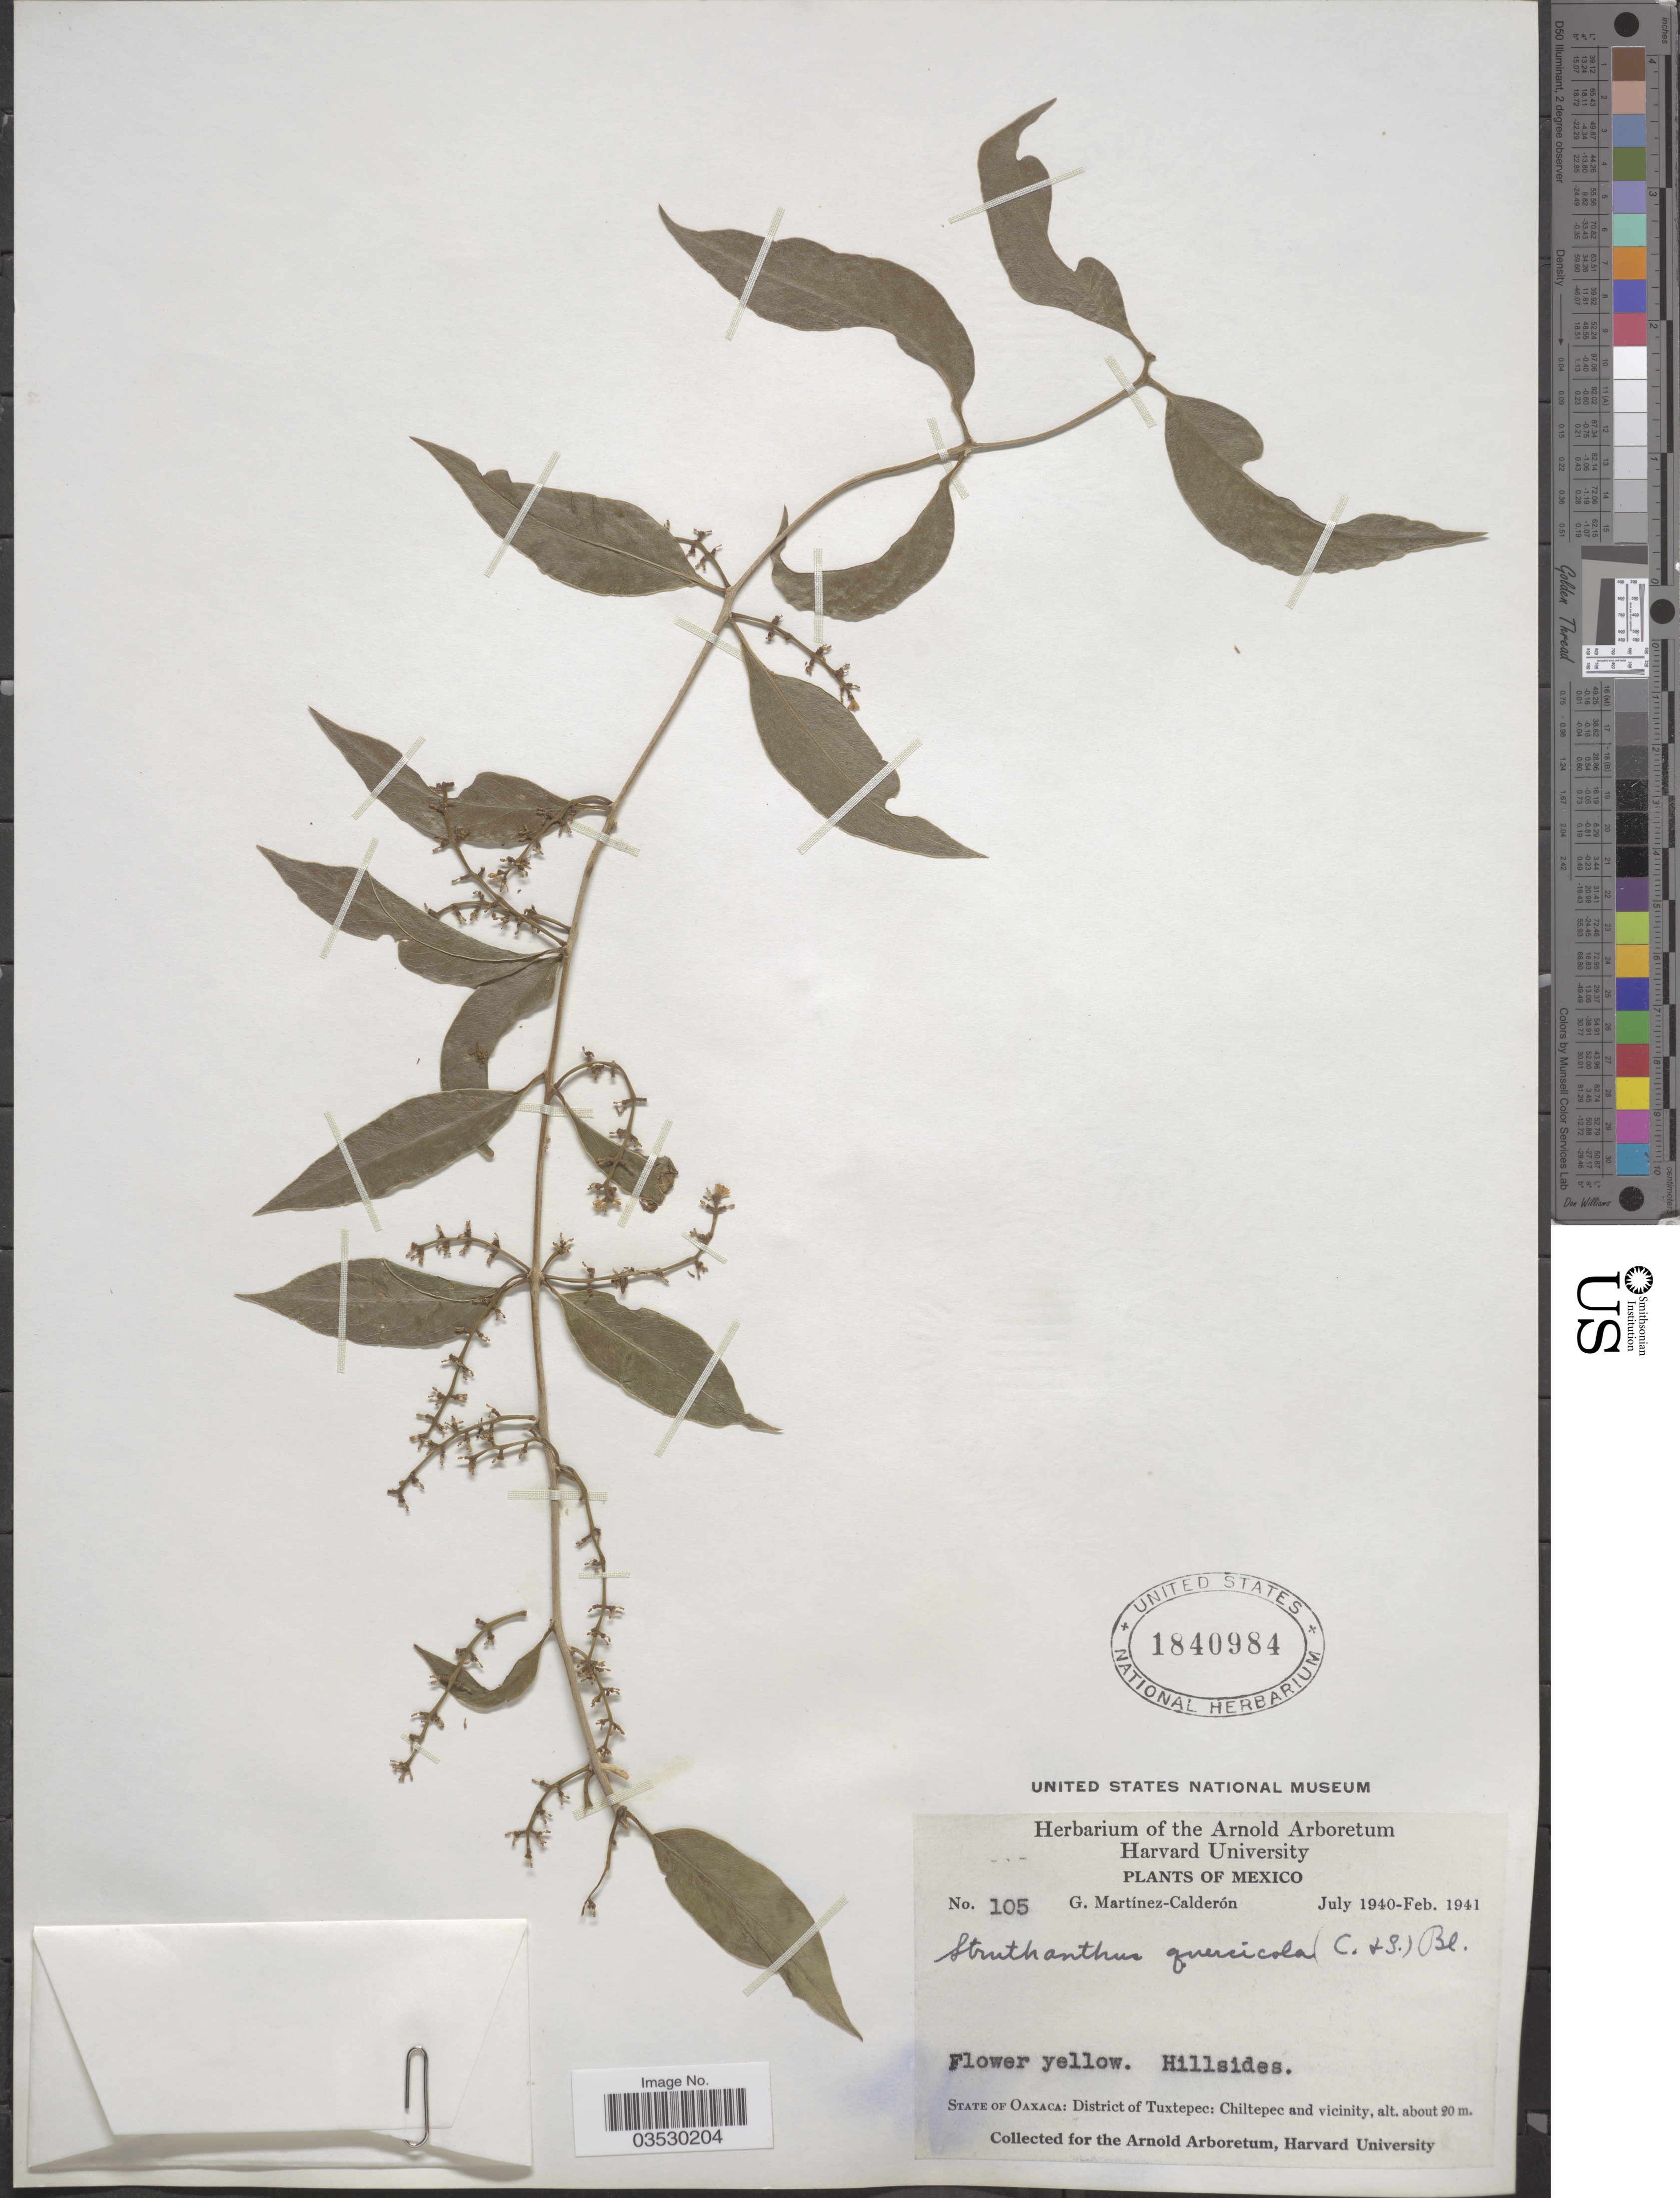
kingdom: Plantae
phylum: Tracheophyta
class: Magnoliopsida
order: Santalales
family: Loranthaceae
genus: Struthanthus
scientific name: Struthanthus quercicola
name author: (Kuijt) Cham. & Schltr.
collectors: G. Martínez Calderón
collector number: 105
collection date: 1940-07/1941-02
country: Mexico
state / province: Oaxaca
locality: District of Tuxtepec: Chiltepec and vicinity.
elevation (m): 20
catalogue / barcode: US 1840984